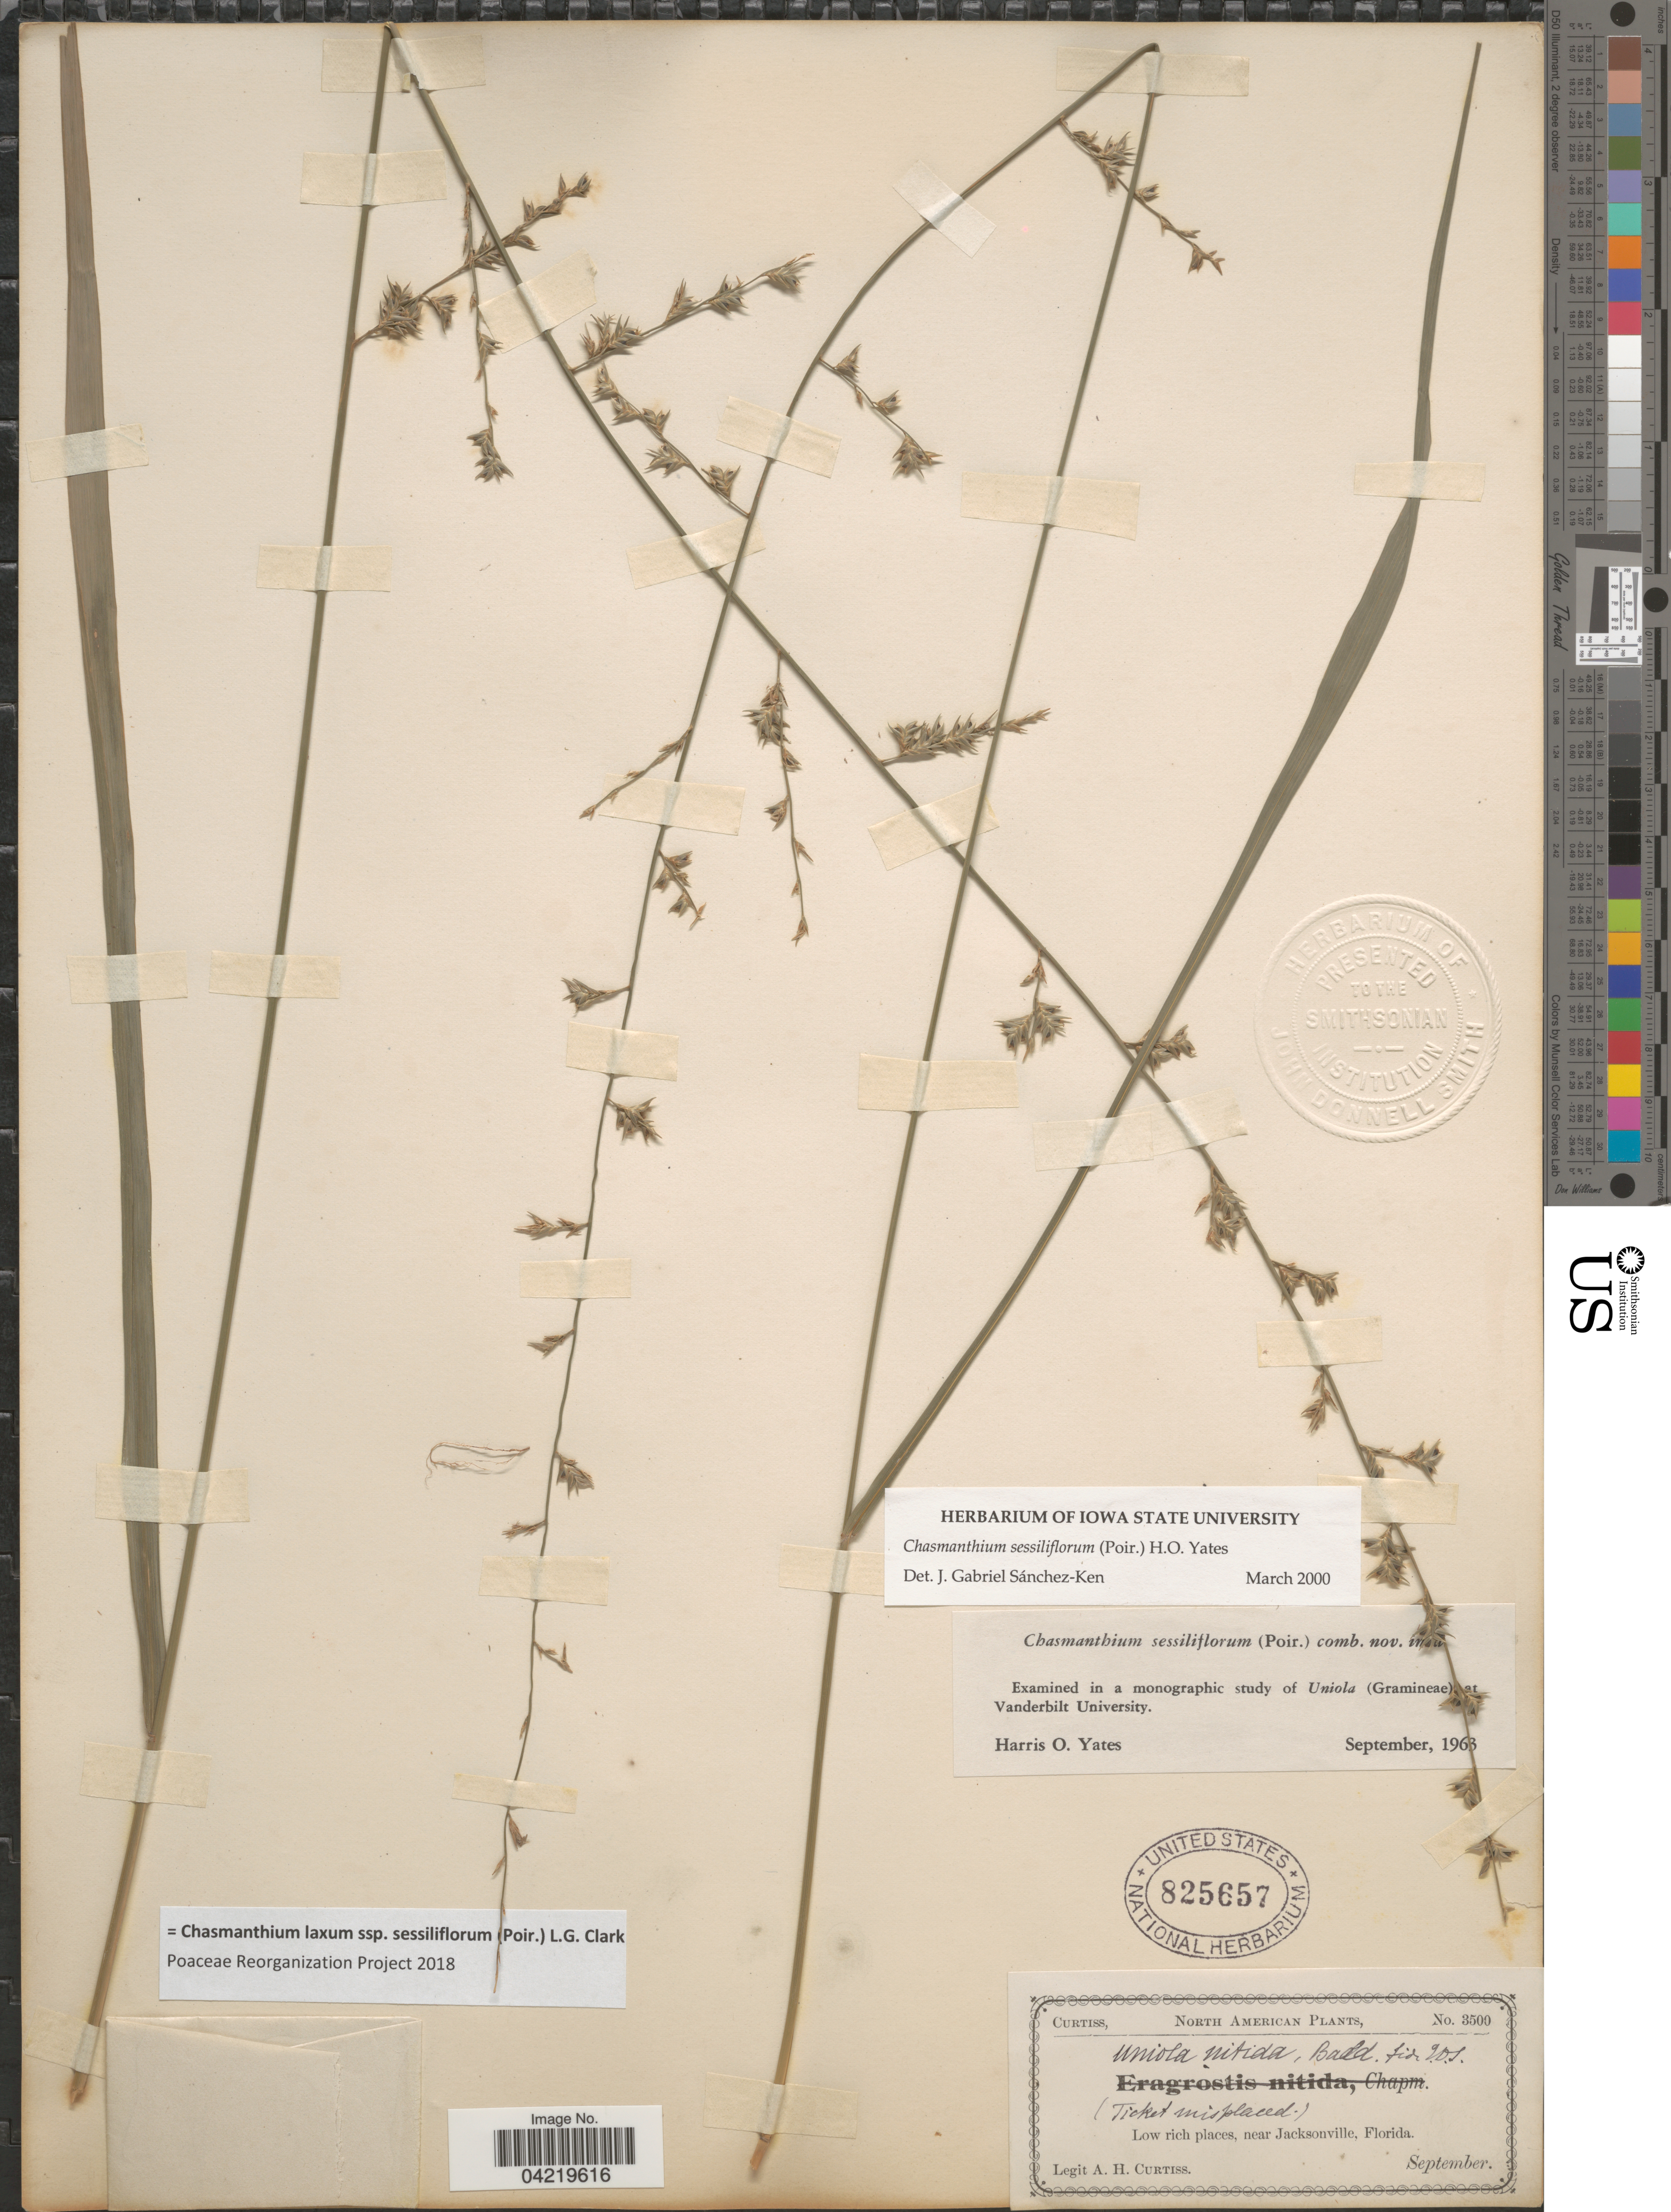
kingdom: Plantae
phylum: Tracheophyta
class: Liliopsida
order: Poales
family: Poaceae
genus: Chasmanthium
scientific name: Chasmanthium laxum subsp. sessiliflorum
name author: (L.) H.O. Yates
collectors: A. H. Curtiss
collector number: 3500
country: United States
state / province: Florida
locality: Low rich places, near Jacksonville.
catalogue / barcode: US 825657